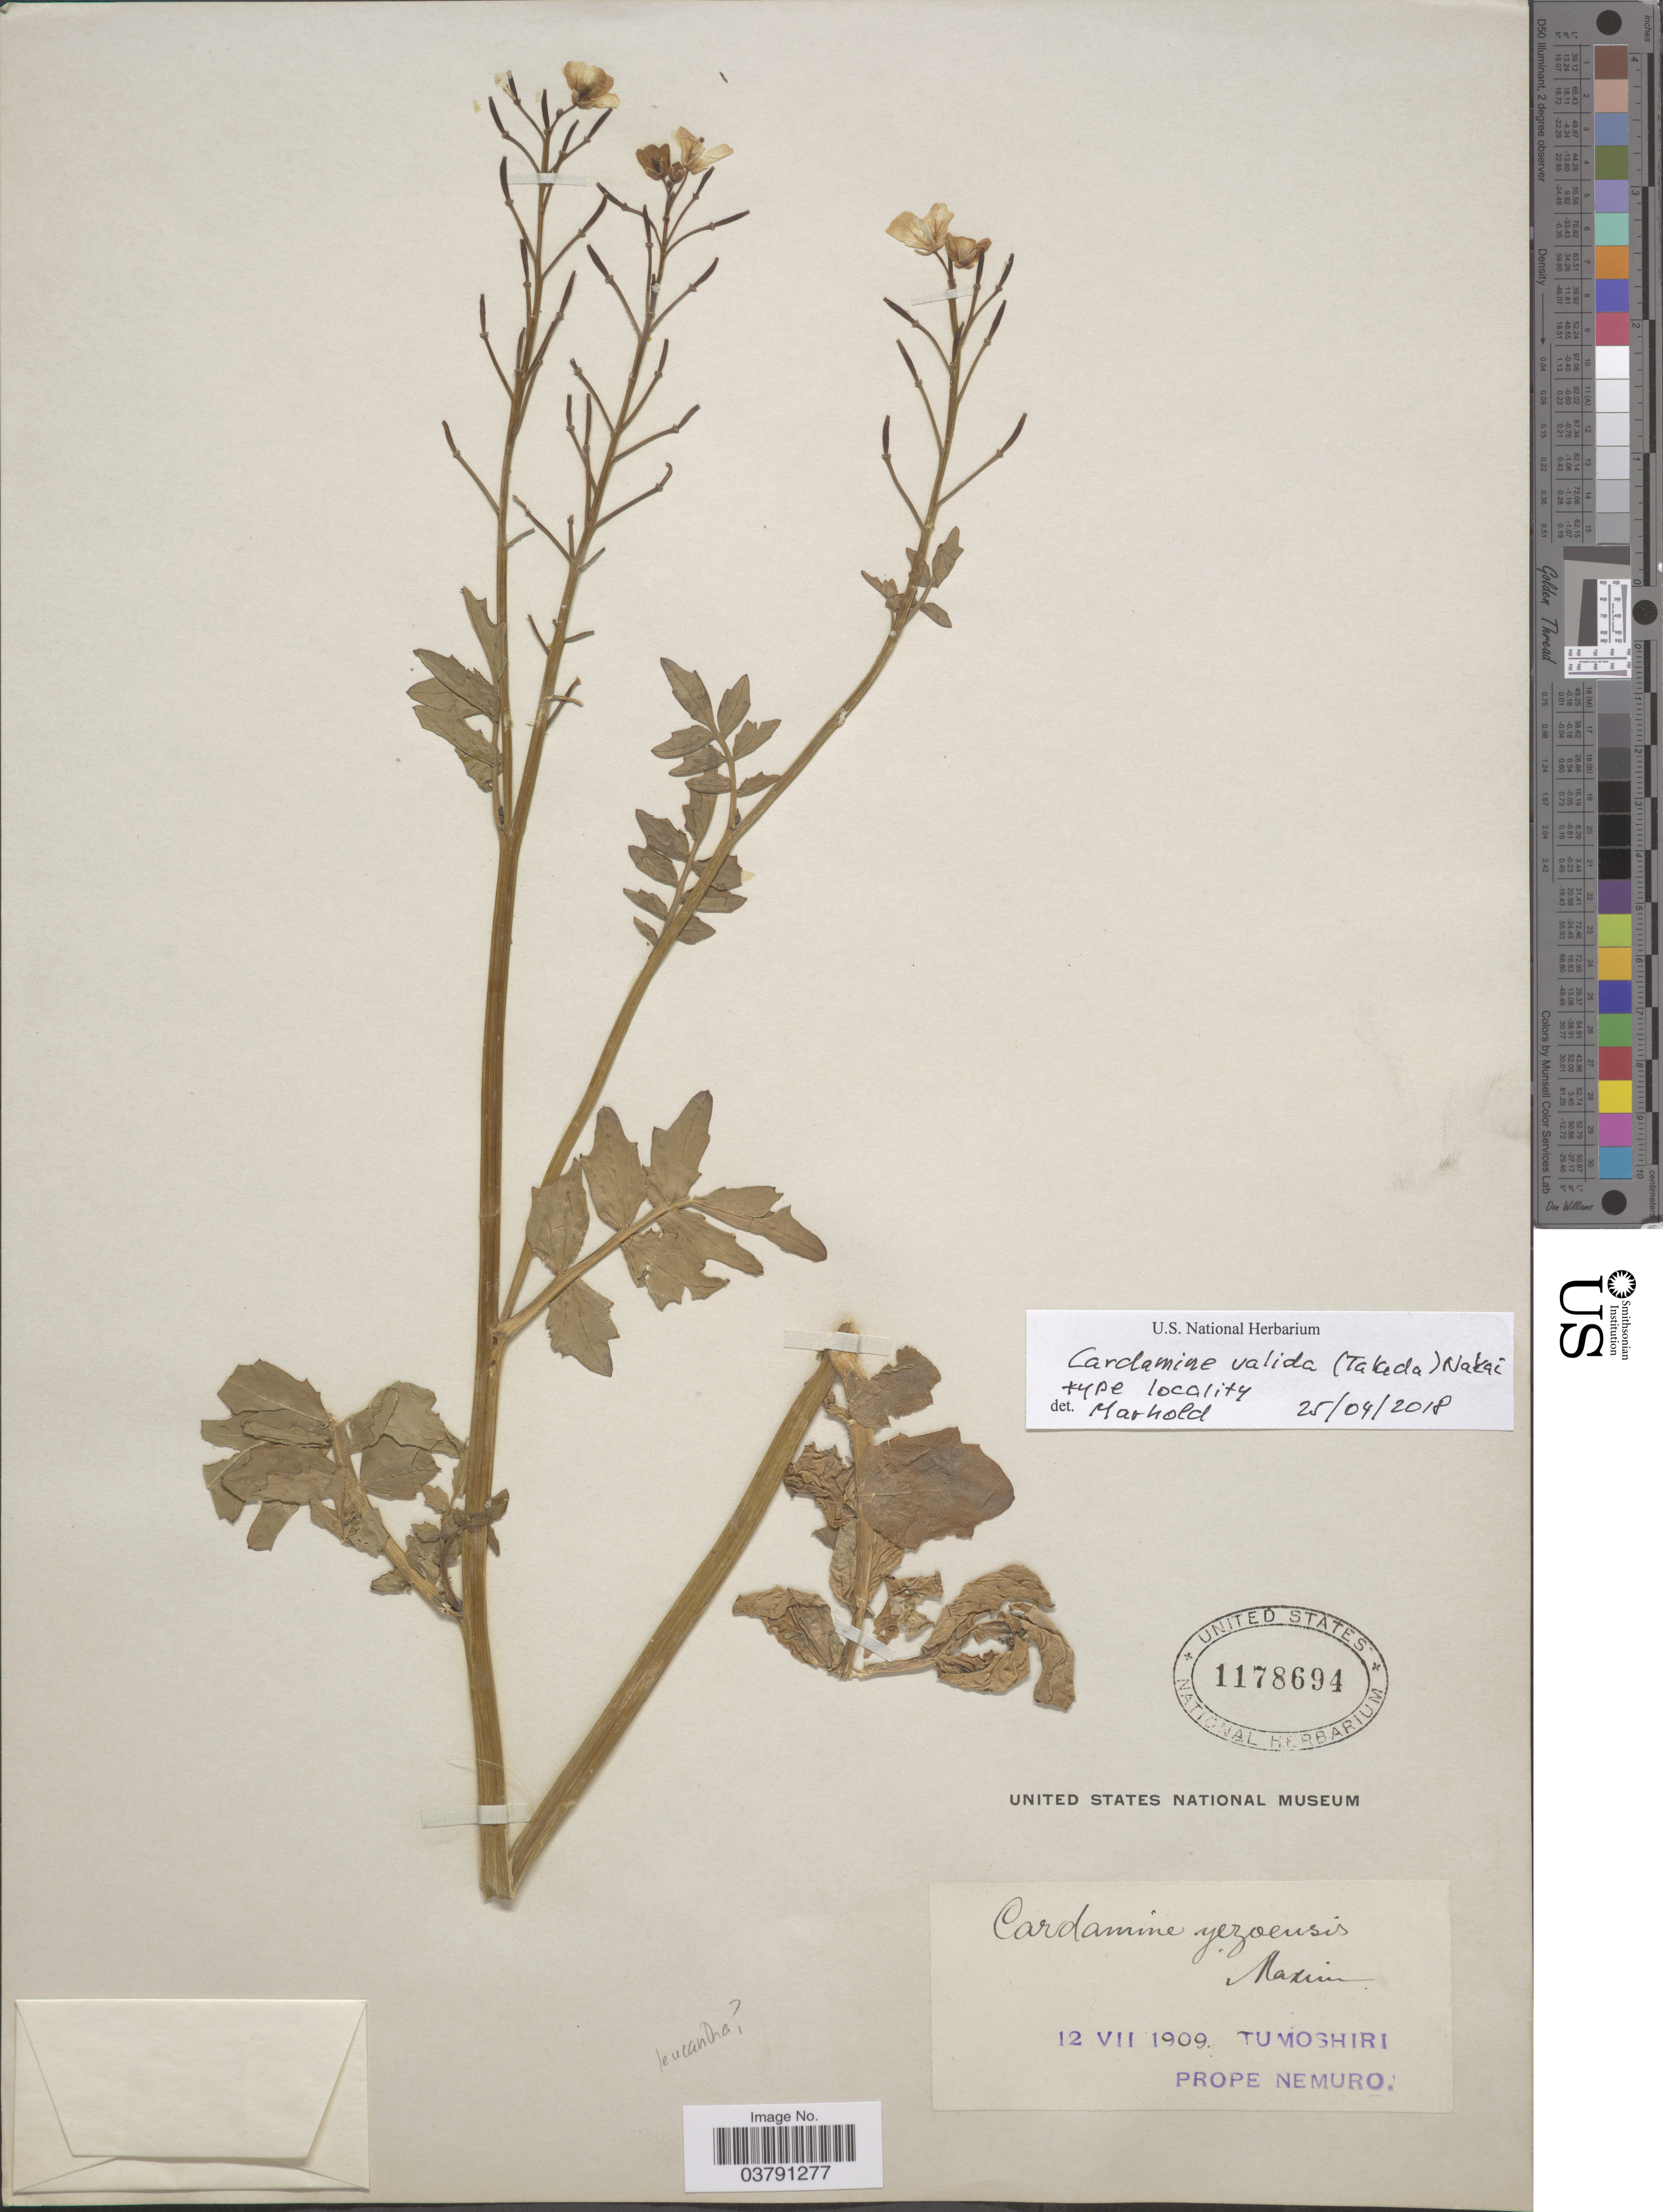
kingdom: Plantae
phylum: Tracheophyta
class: Magnoliopsida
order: Brassicales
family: Brassicaceae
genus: Cardamine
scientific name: Cardamine valida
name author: (Takeda) Nakai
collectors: Tumoshiri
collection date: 1909-07-12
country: Japan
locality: Prope Nemuro.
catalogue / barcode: US 1178694